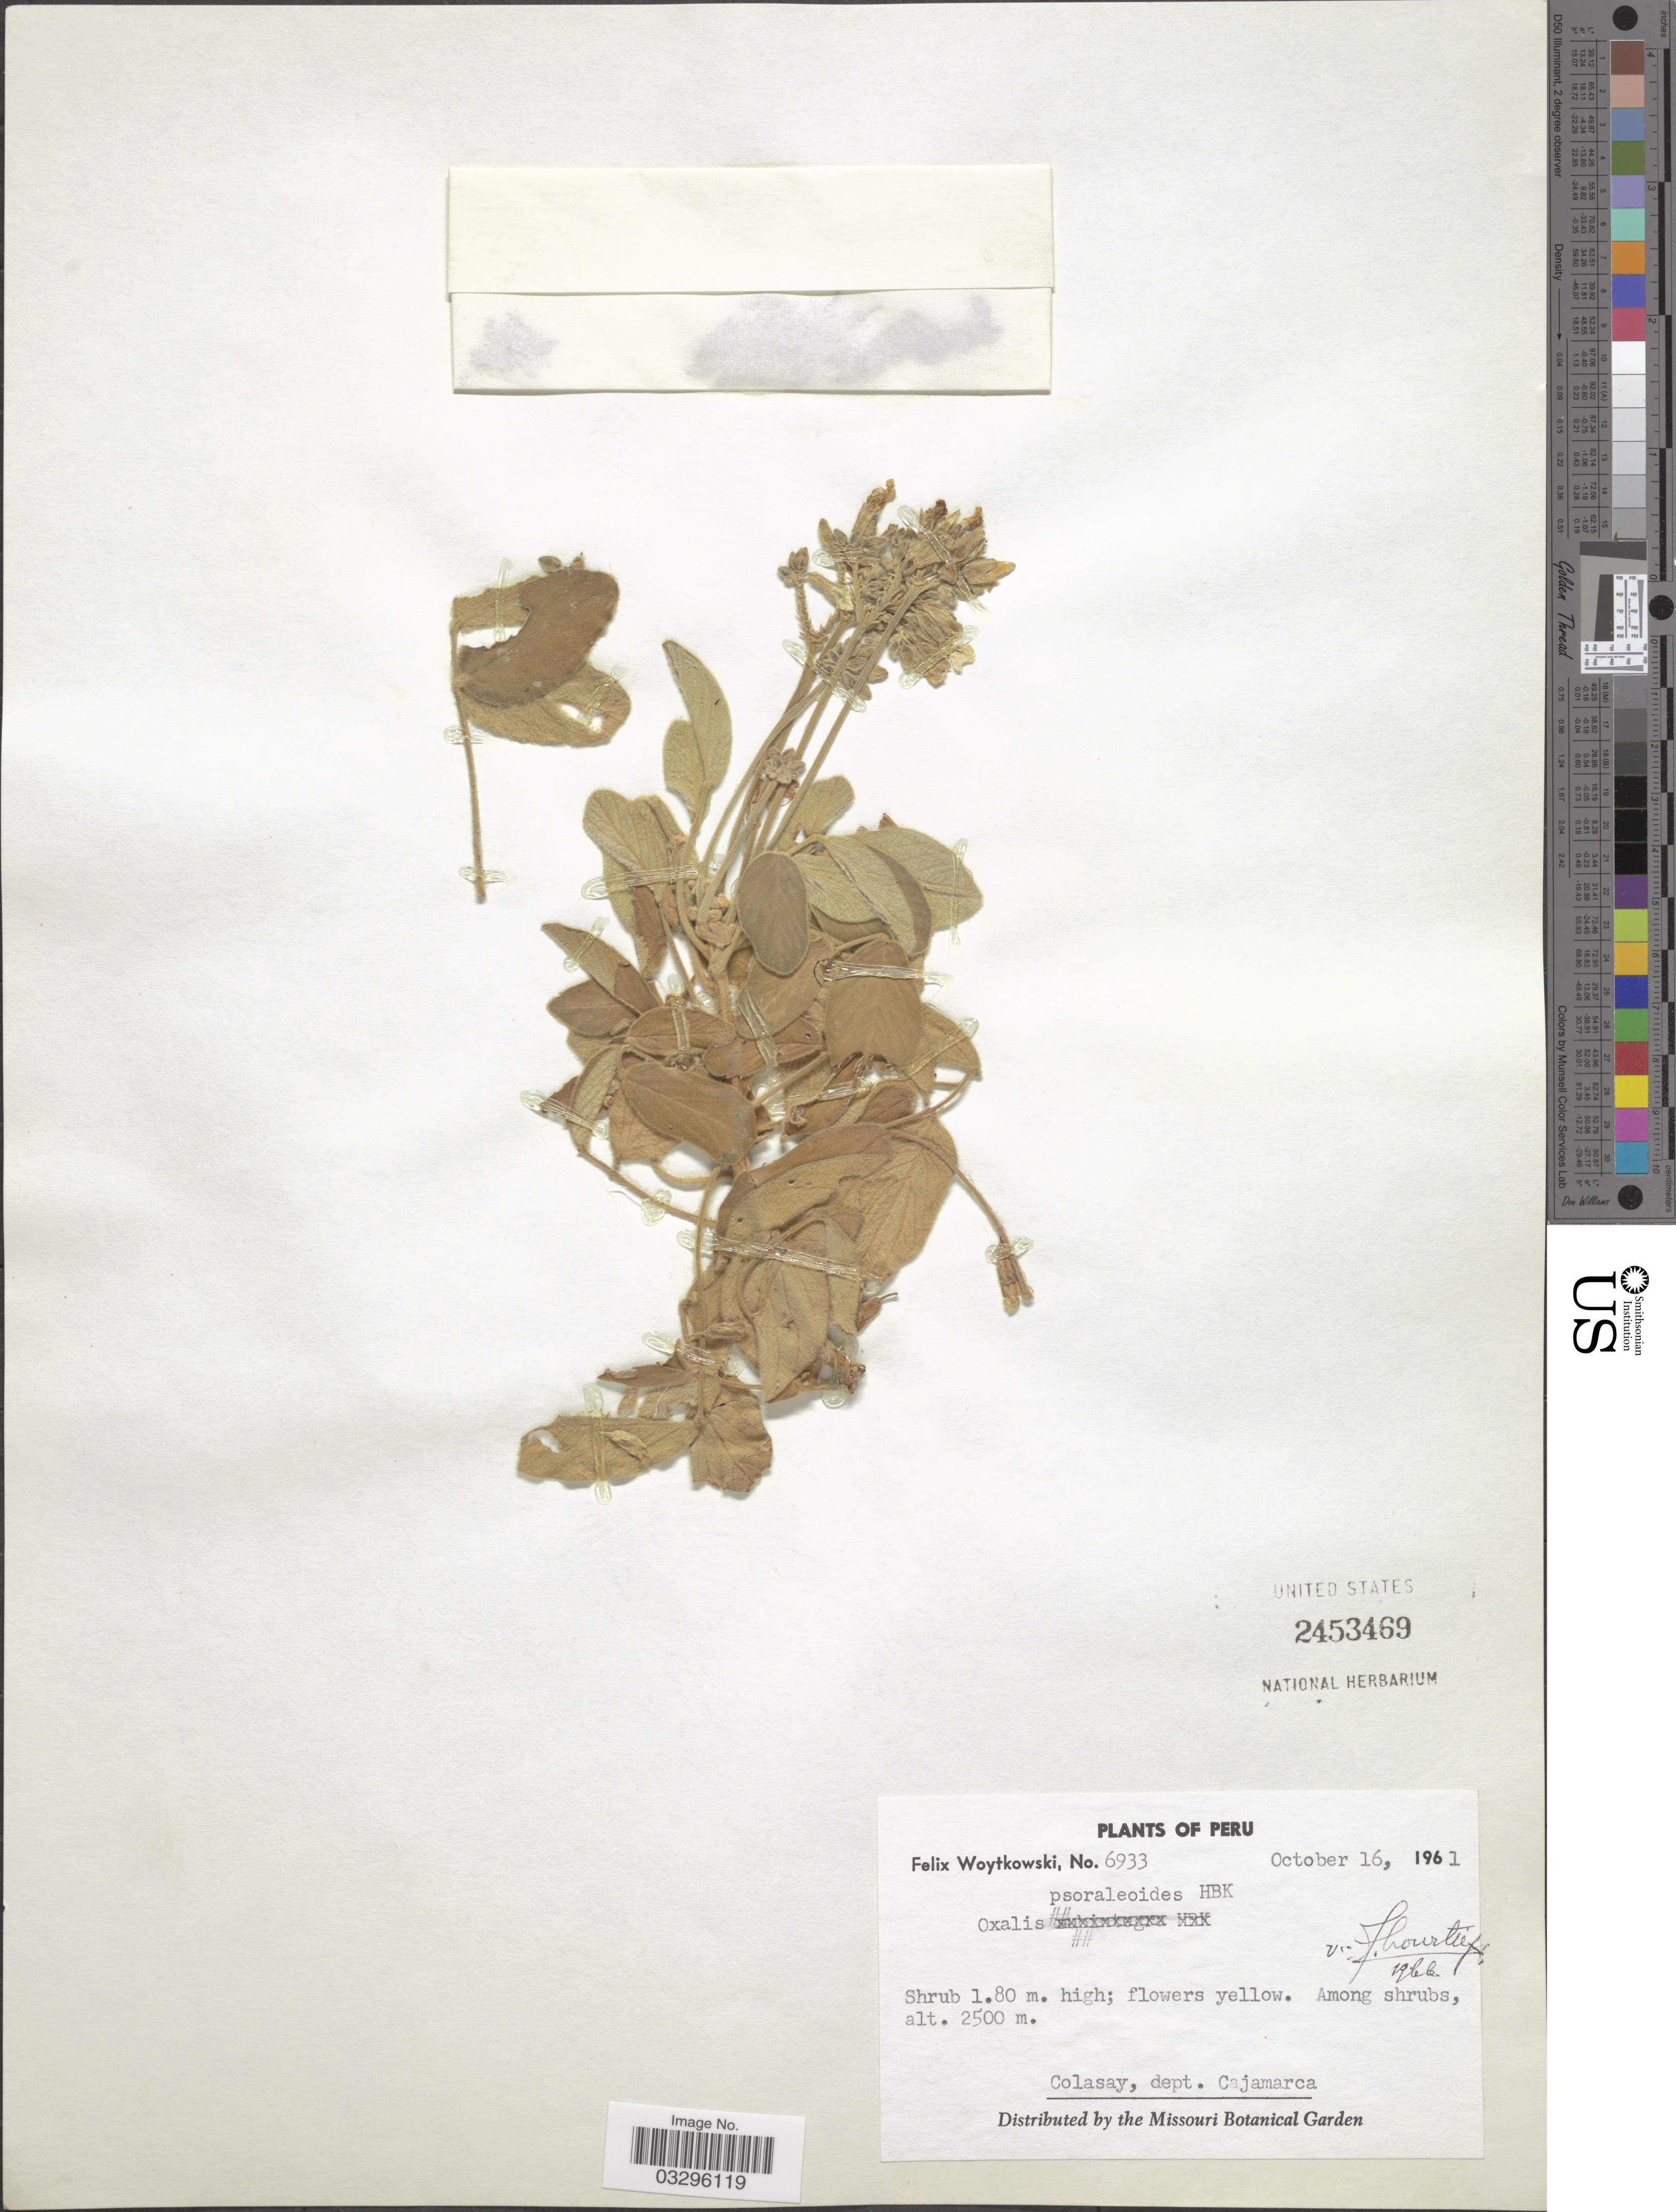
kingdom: Plantae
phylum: Tracheophyta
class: Magnoliopsida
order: Oxalidales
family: Oxalidaceae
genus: Oxalis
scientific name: Oxalis psoraloides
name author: Kunth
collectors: F. Woytkowski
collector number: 6933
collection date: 1961-10-16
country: Peru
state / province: Cajamarca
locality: Colasay, dept. Cajamarca.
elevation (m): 2500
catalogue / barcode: US 2453469